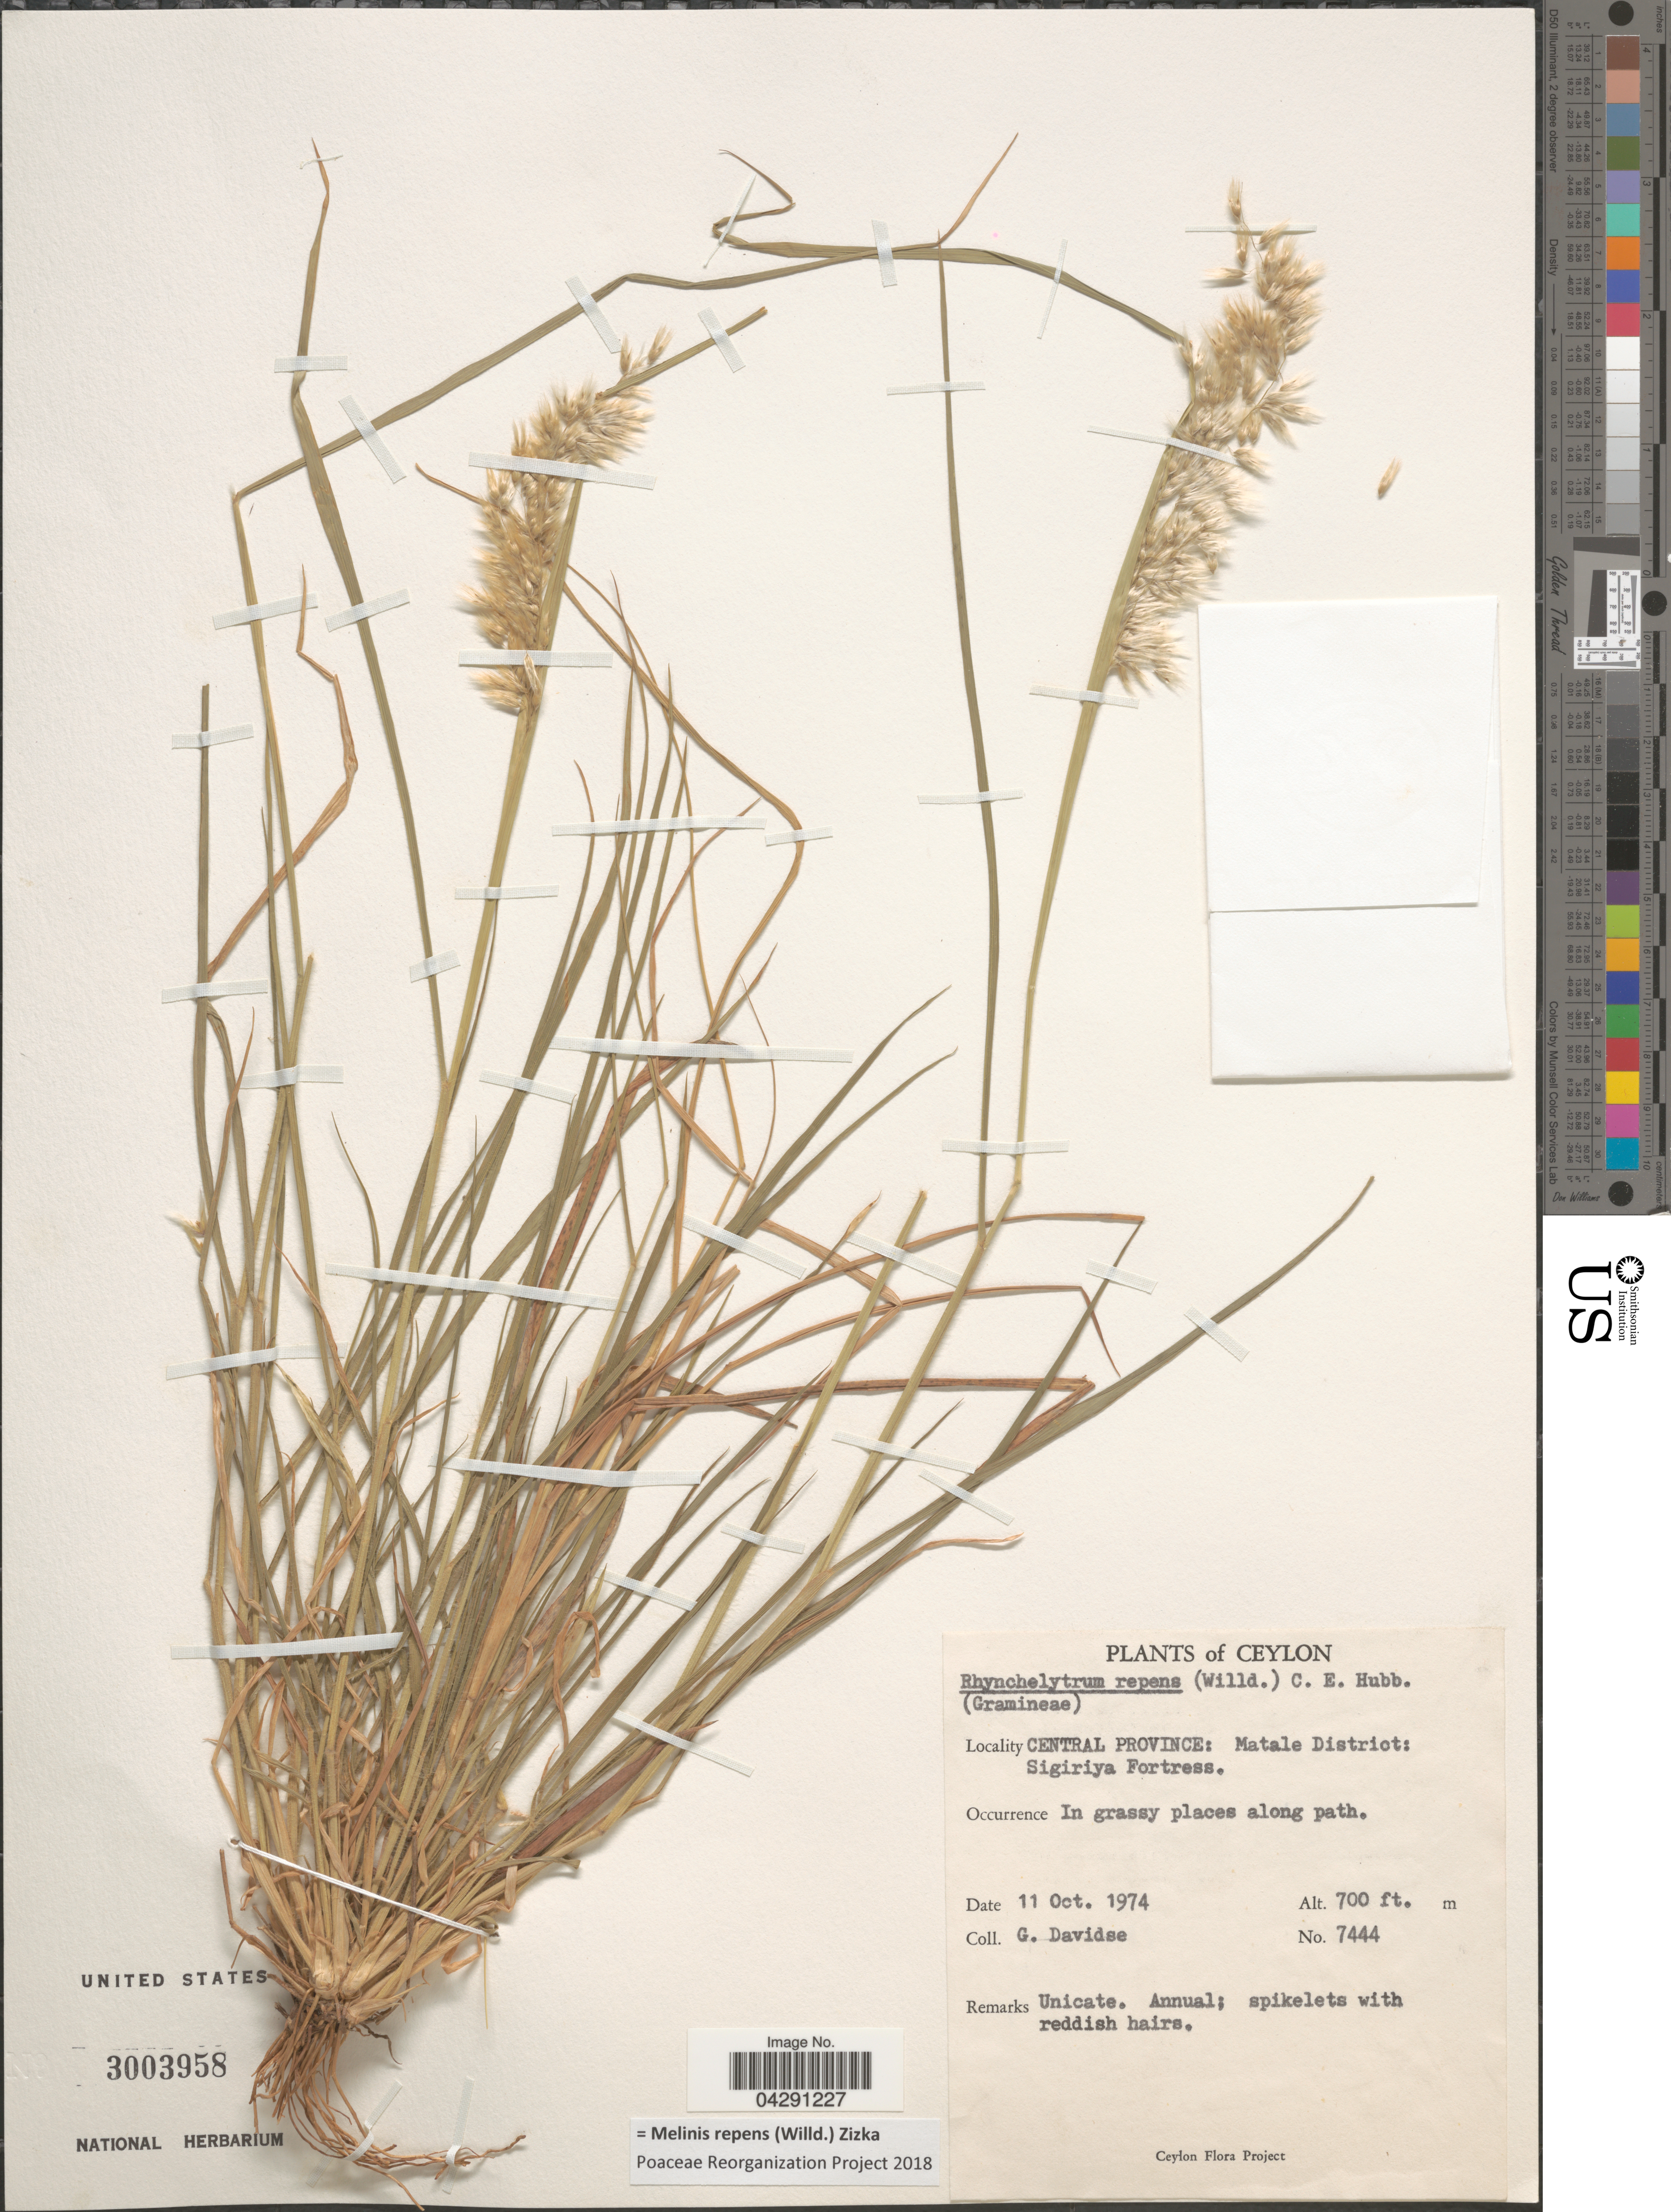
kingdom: Plantae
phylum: Tracheophyta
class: Liliopsida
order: Poales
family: Poaceae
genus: Melinis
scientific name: Melinis repens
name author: (Willd.) Zizka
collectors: G. Davidse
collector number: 7444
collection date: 1974-10-11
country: Sri Lanka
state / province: Central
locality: Ceyon. Matale District: Sigiriya Fortress.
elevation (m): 213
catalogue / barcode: US 3003958